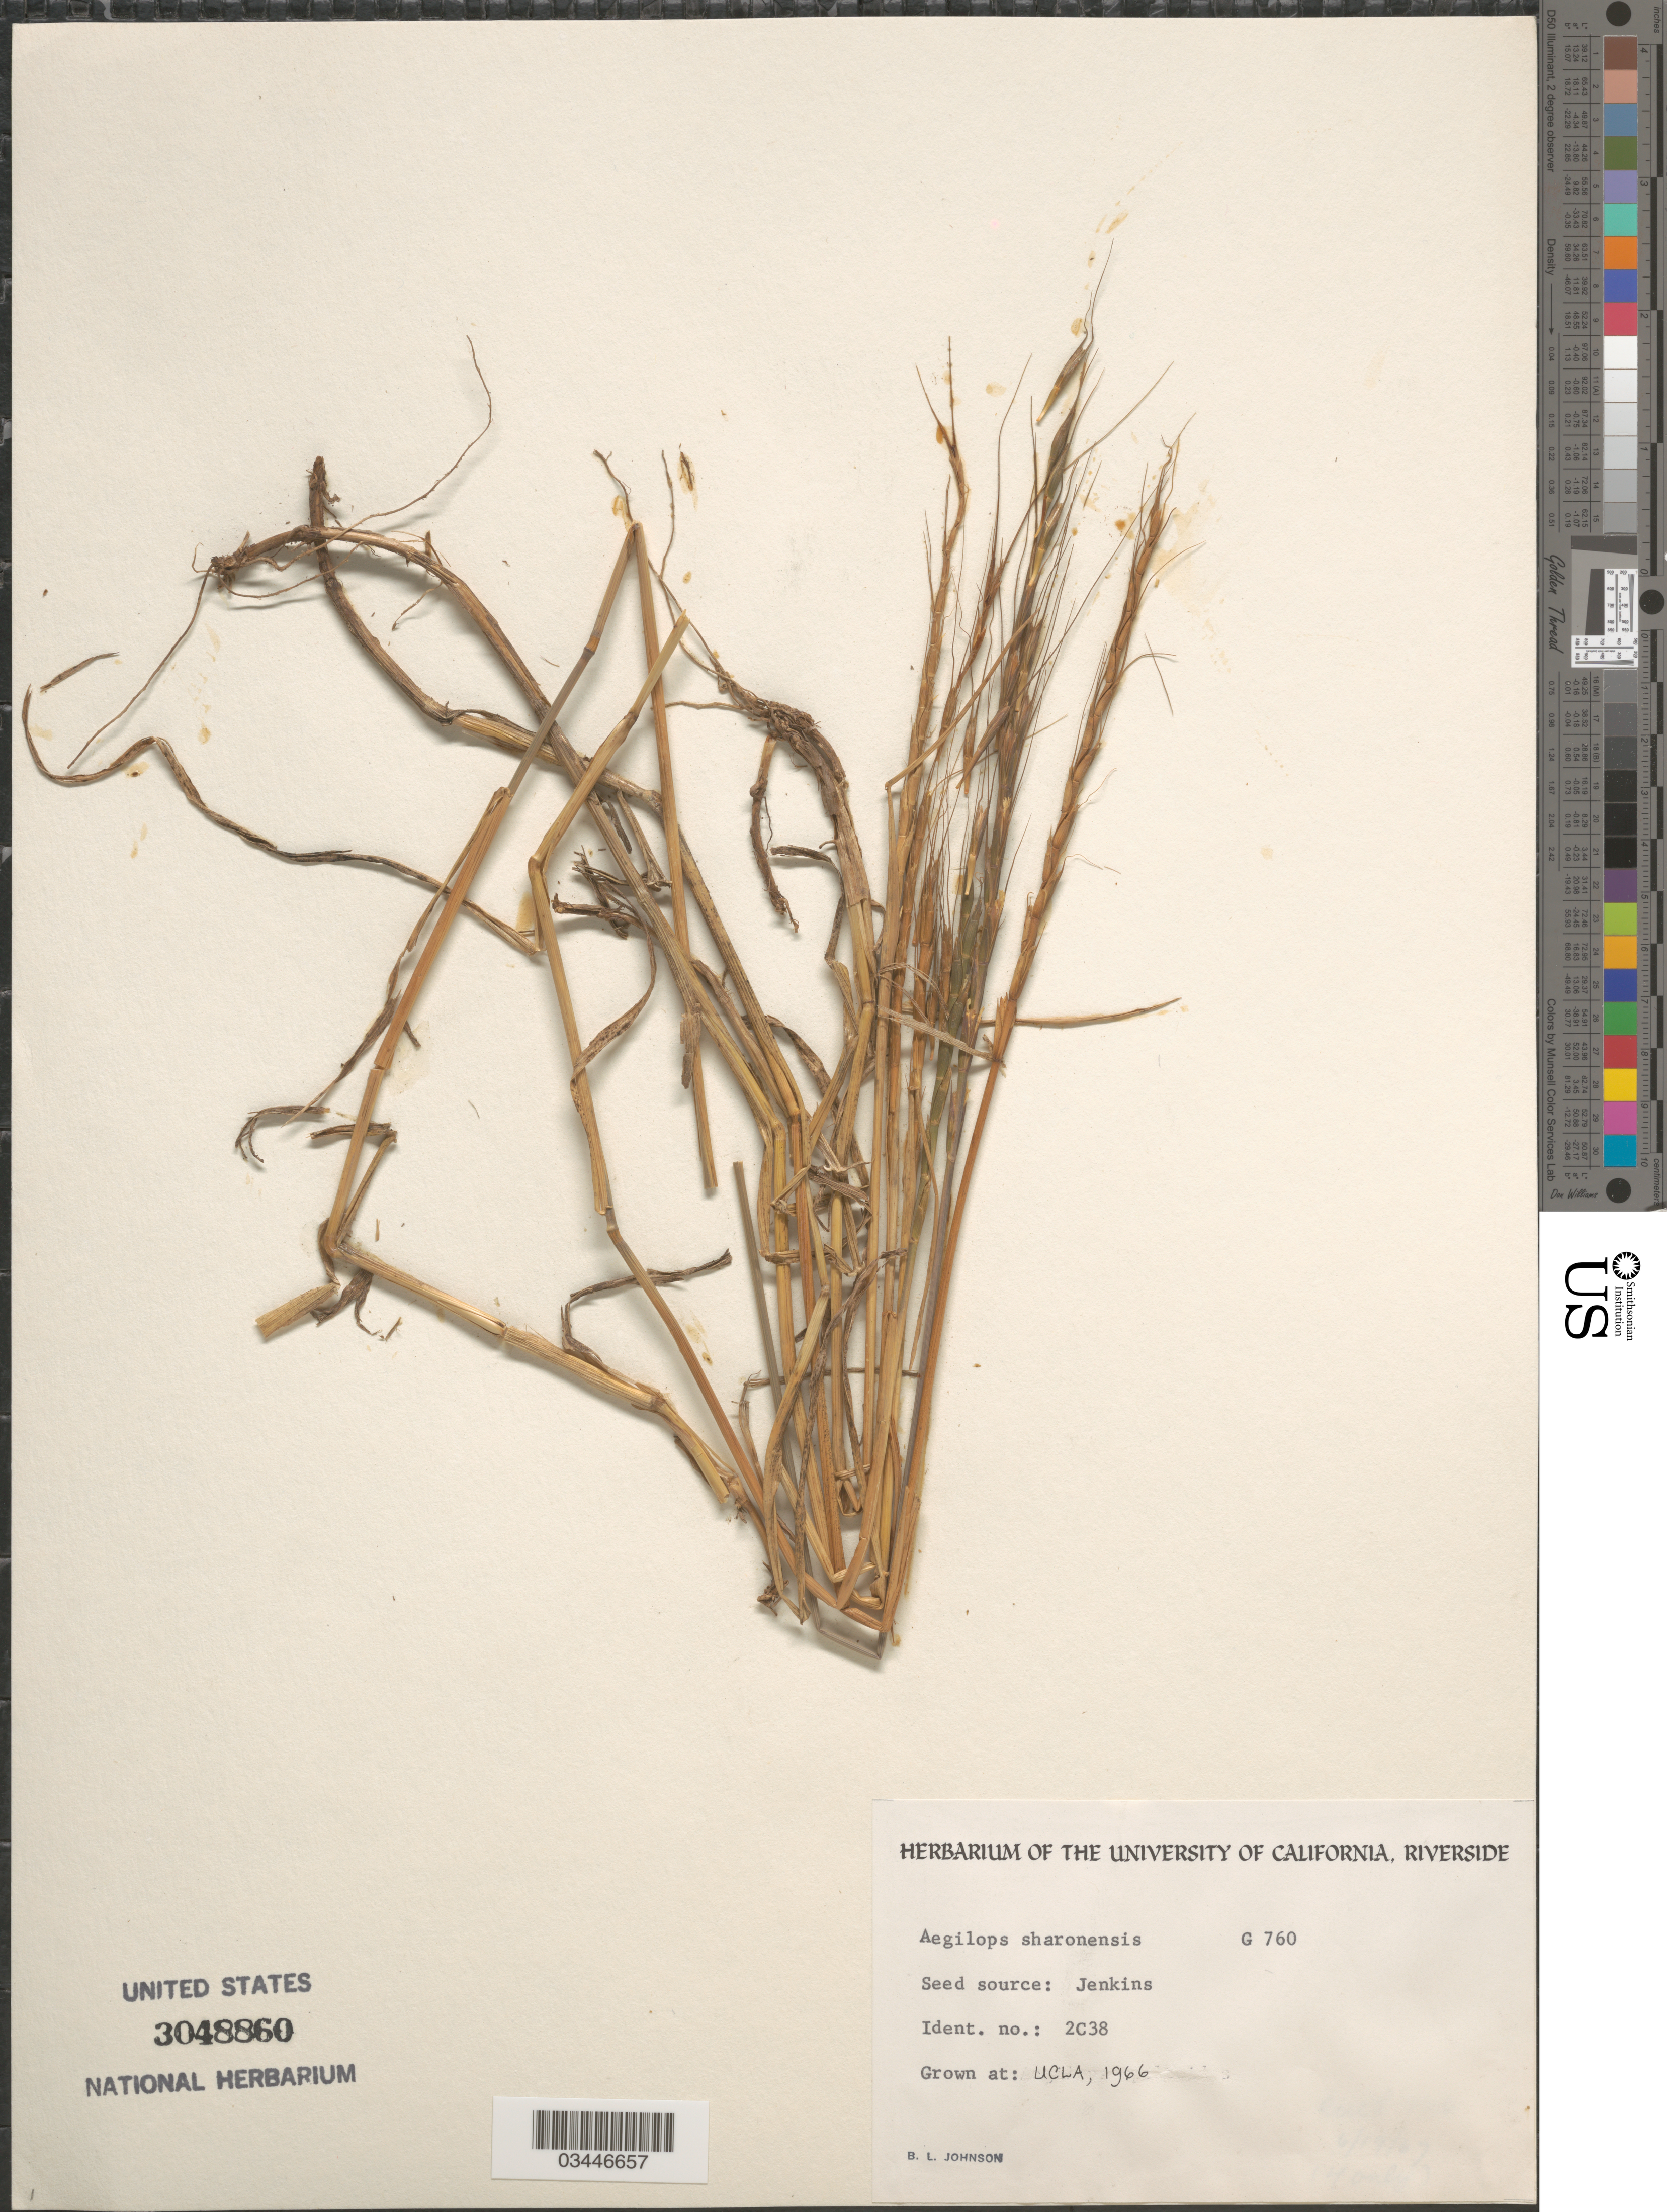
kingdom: Plantae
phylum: Tracheophyta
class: Liliopsida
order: Poales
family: Poaceae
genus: Aegilops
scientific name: Aegilops sharonensis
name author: Eig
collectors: B. Johnson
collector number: G760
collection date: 1966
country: United States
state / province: California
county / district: Los Angeles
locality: UCLA.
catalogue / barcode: US 3048860